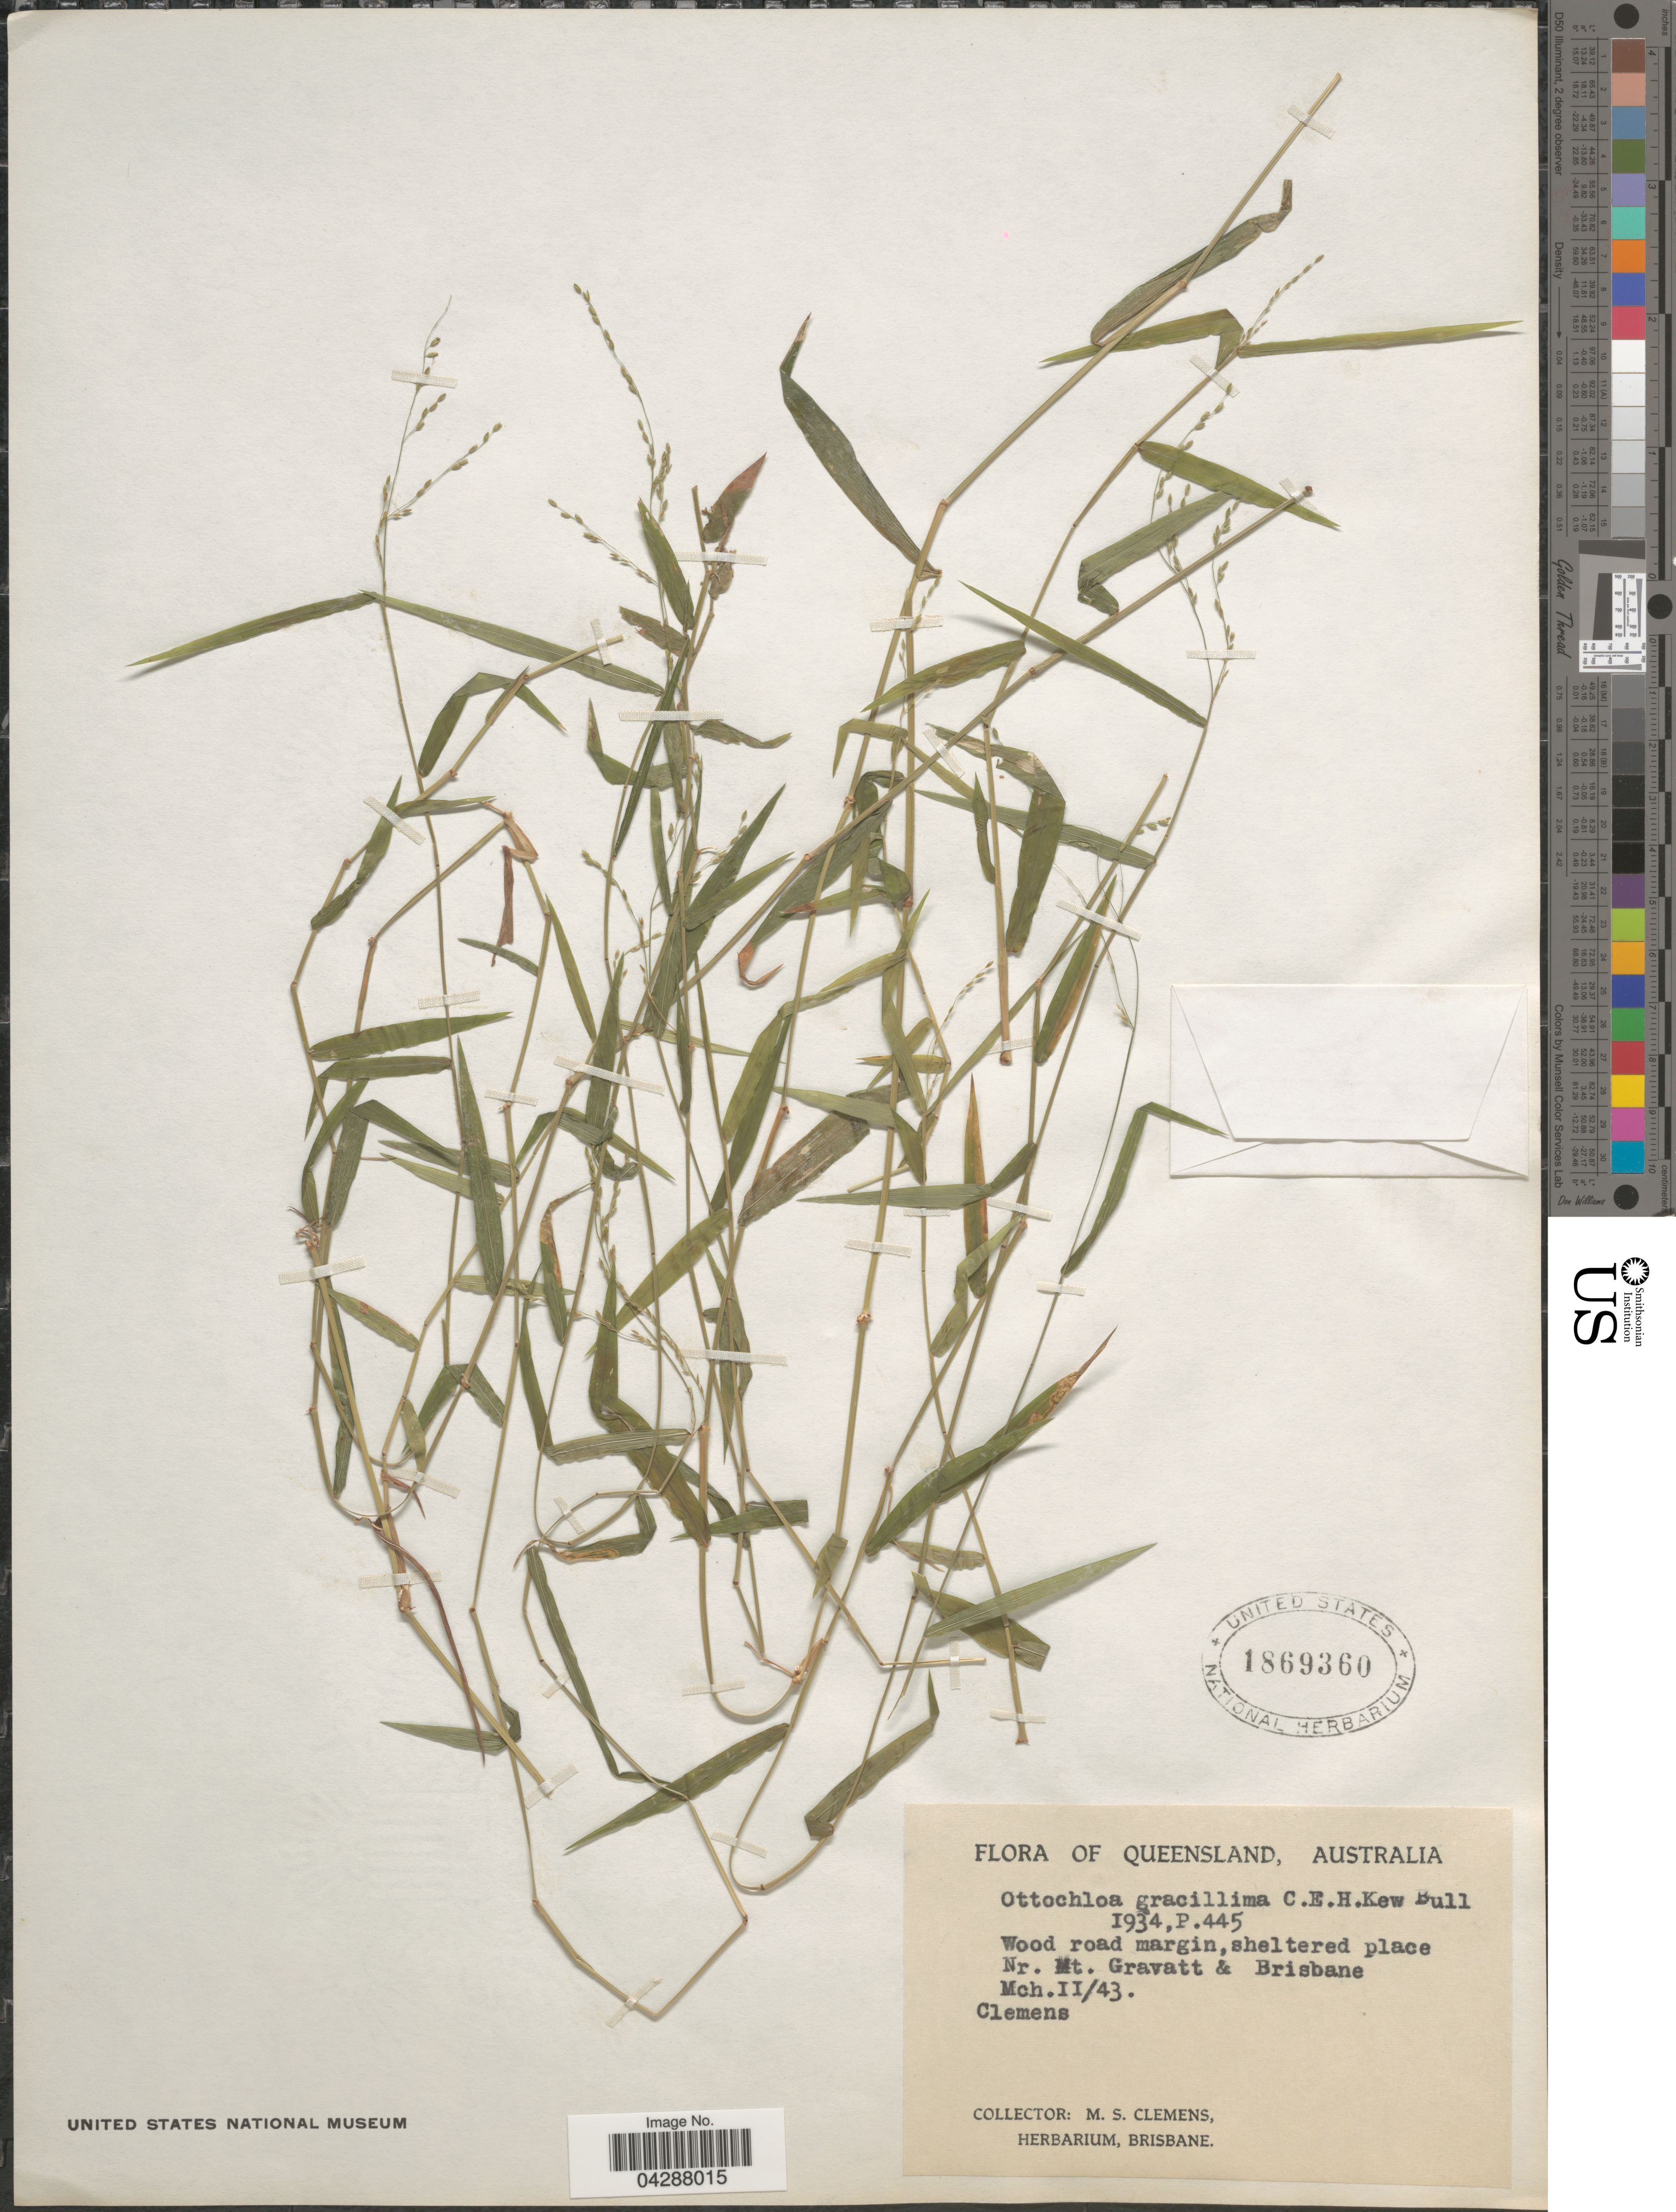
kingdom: Plantae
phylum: Tracheophyta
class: Liliopsida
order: Poales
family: Poaceae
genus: Ottochloa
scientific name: Ottochloa gracillima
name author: C.E. Hubb.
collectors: M. S. Clemens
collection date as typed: Transcribed d/m/y: 2/3/43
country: Australia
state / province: Queensland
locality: Nr. Mt. Gravatt & Brisbane.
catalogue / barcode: US 1869360